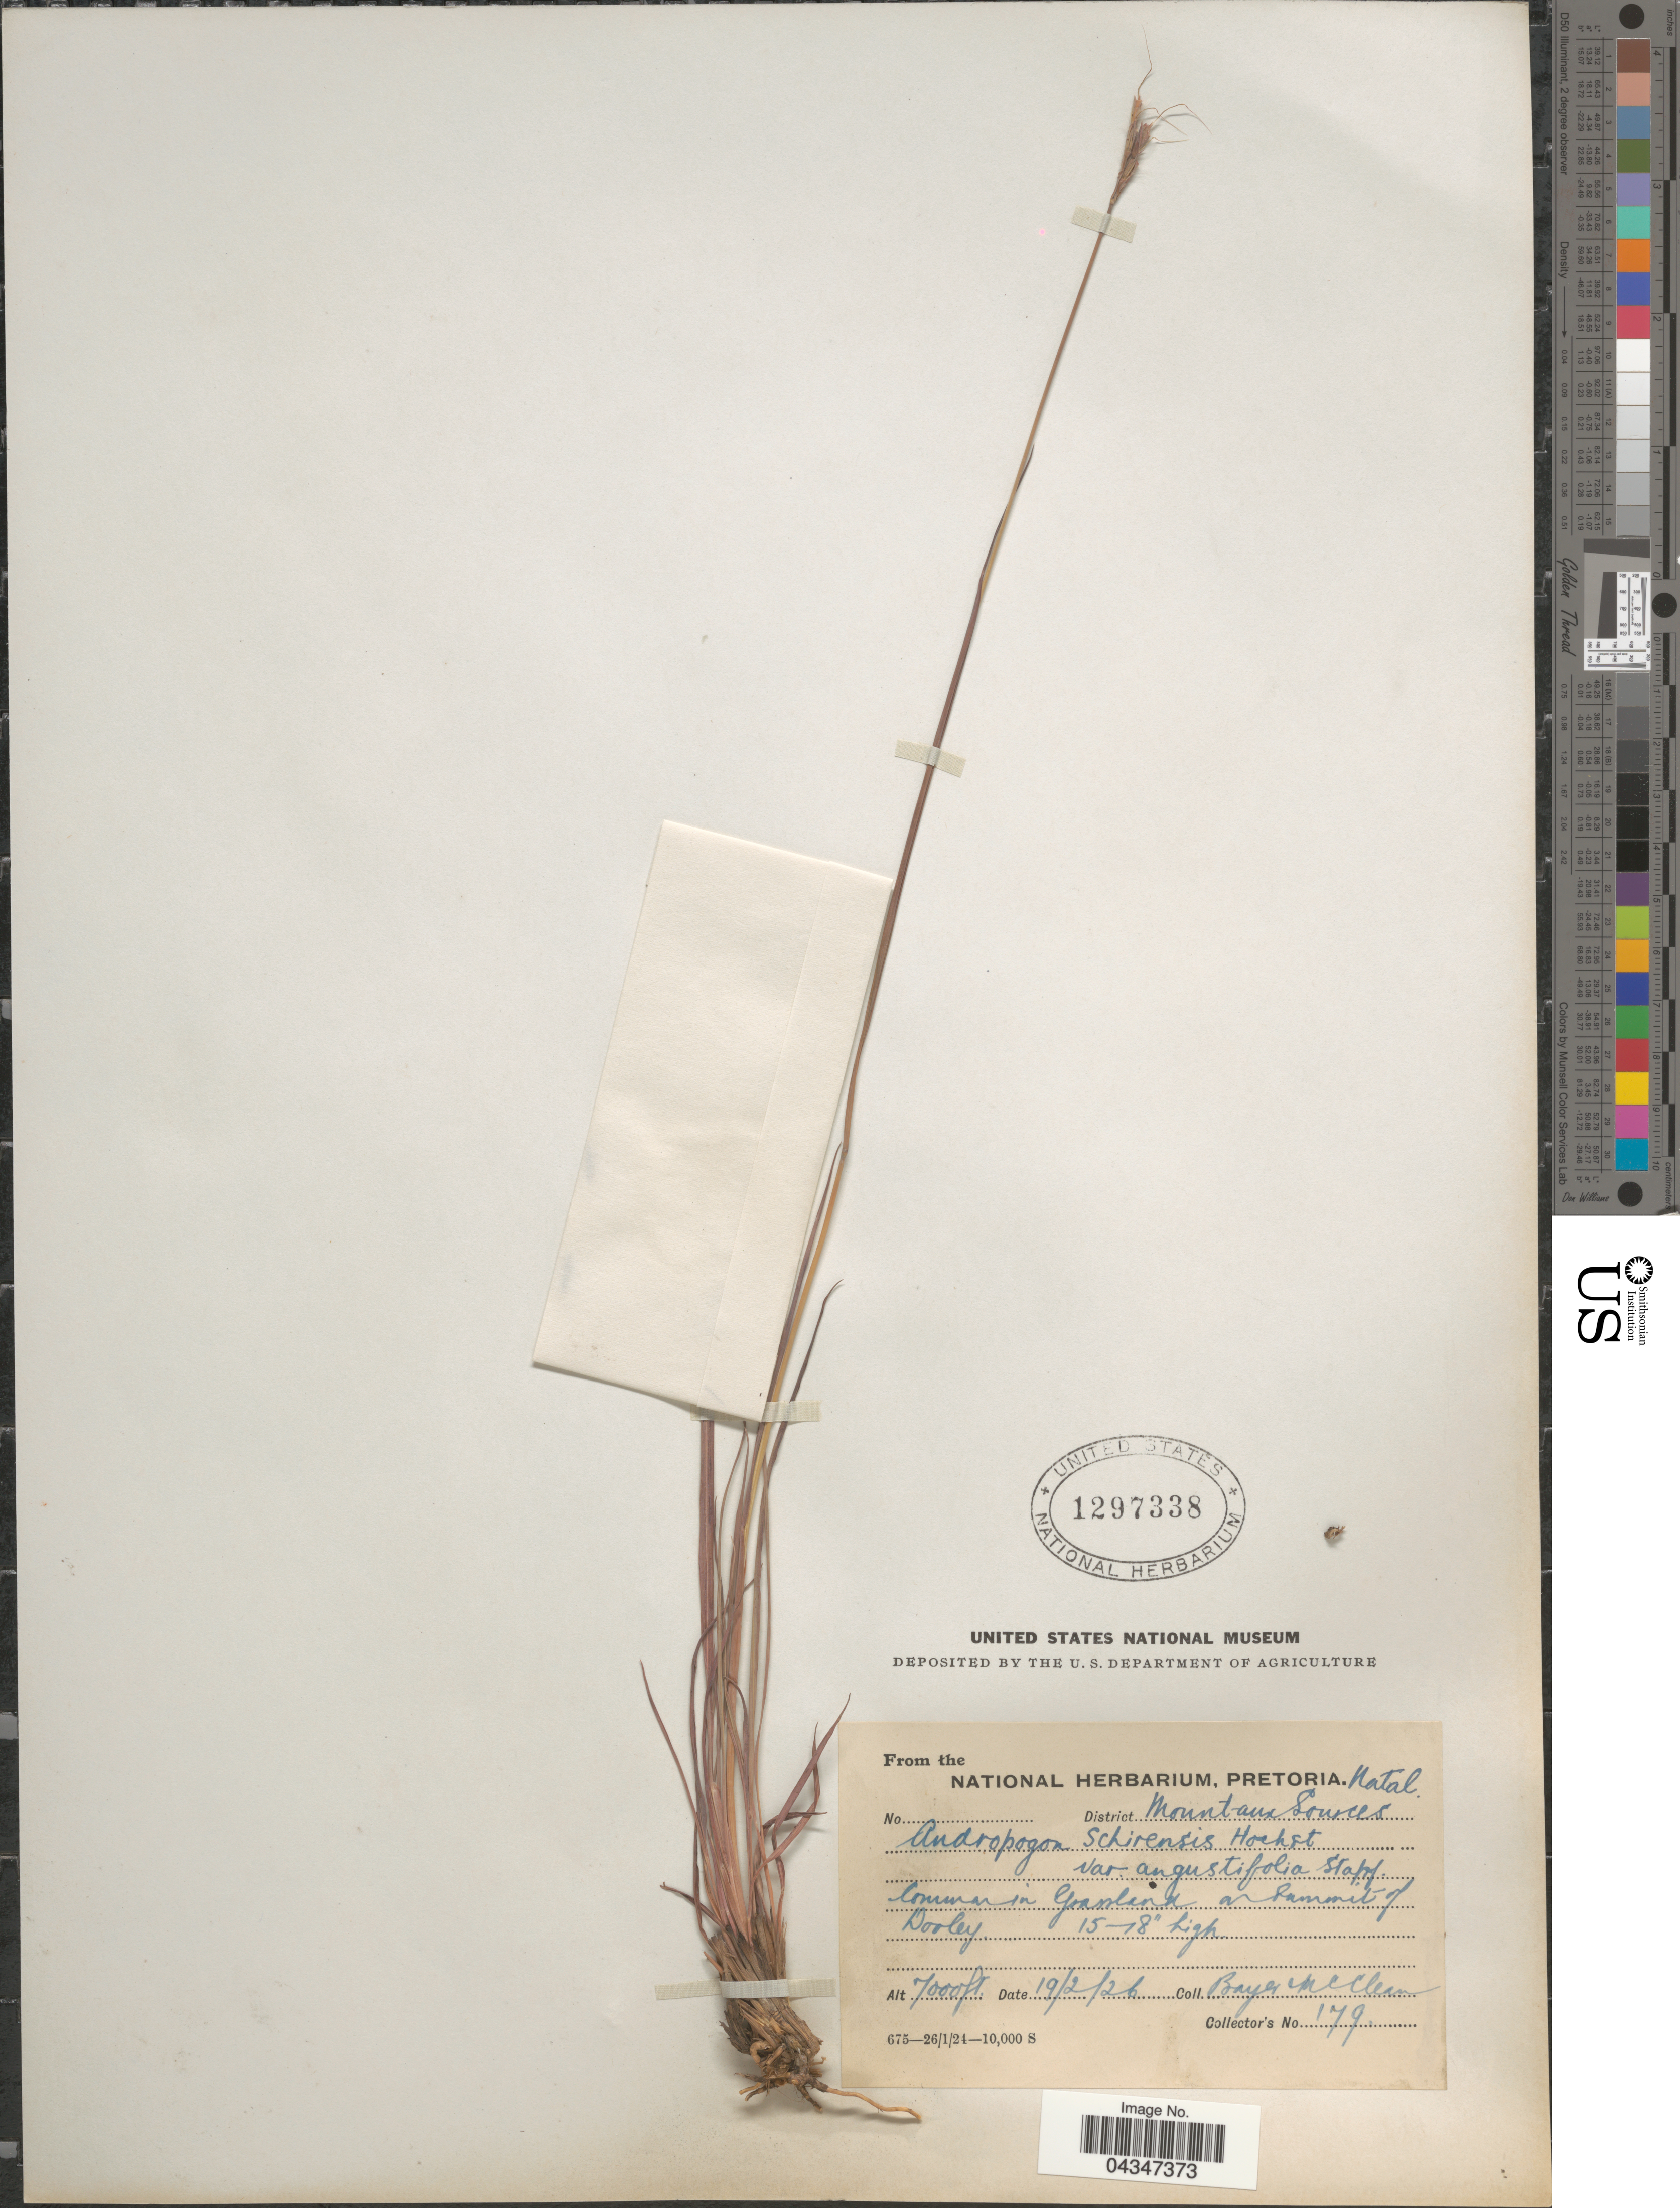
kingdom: Plantae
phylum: Tracheophyta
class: Liliopsida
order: Poales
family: Poaceae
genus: Andropogon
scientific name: Andropogon schirensis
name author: Hochst. ex A. Rich.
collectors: Bayer & McClean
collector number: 179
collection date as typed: Transcribed d/m/y: 19/2/26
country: South Africa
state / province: KwaZulu-Natal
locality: Natal. district Mountains Sowees. Dorley.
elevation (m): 2134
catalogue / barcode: US 1297338